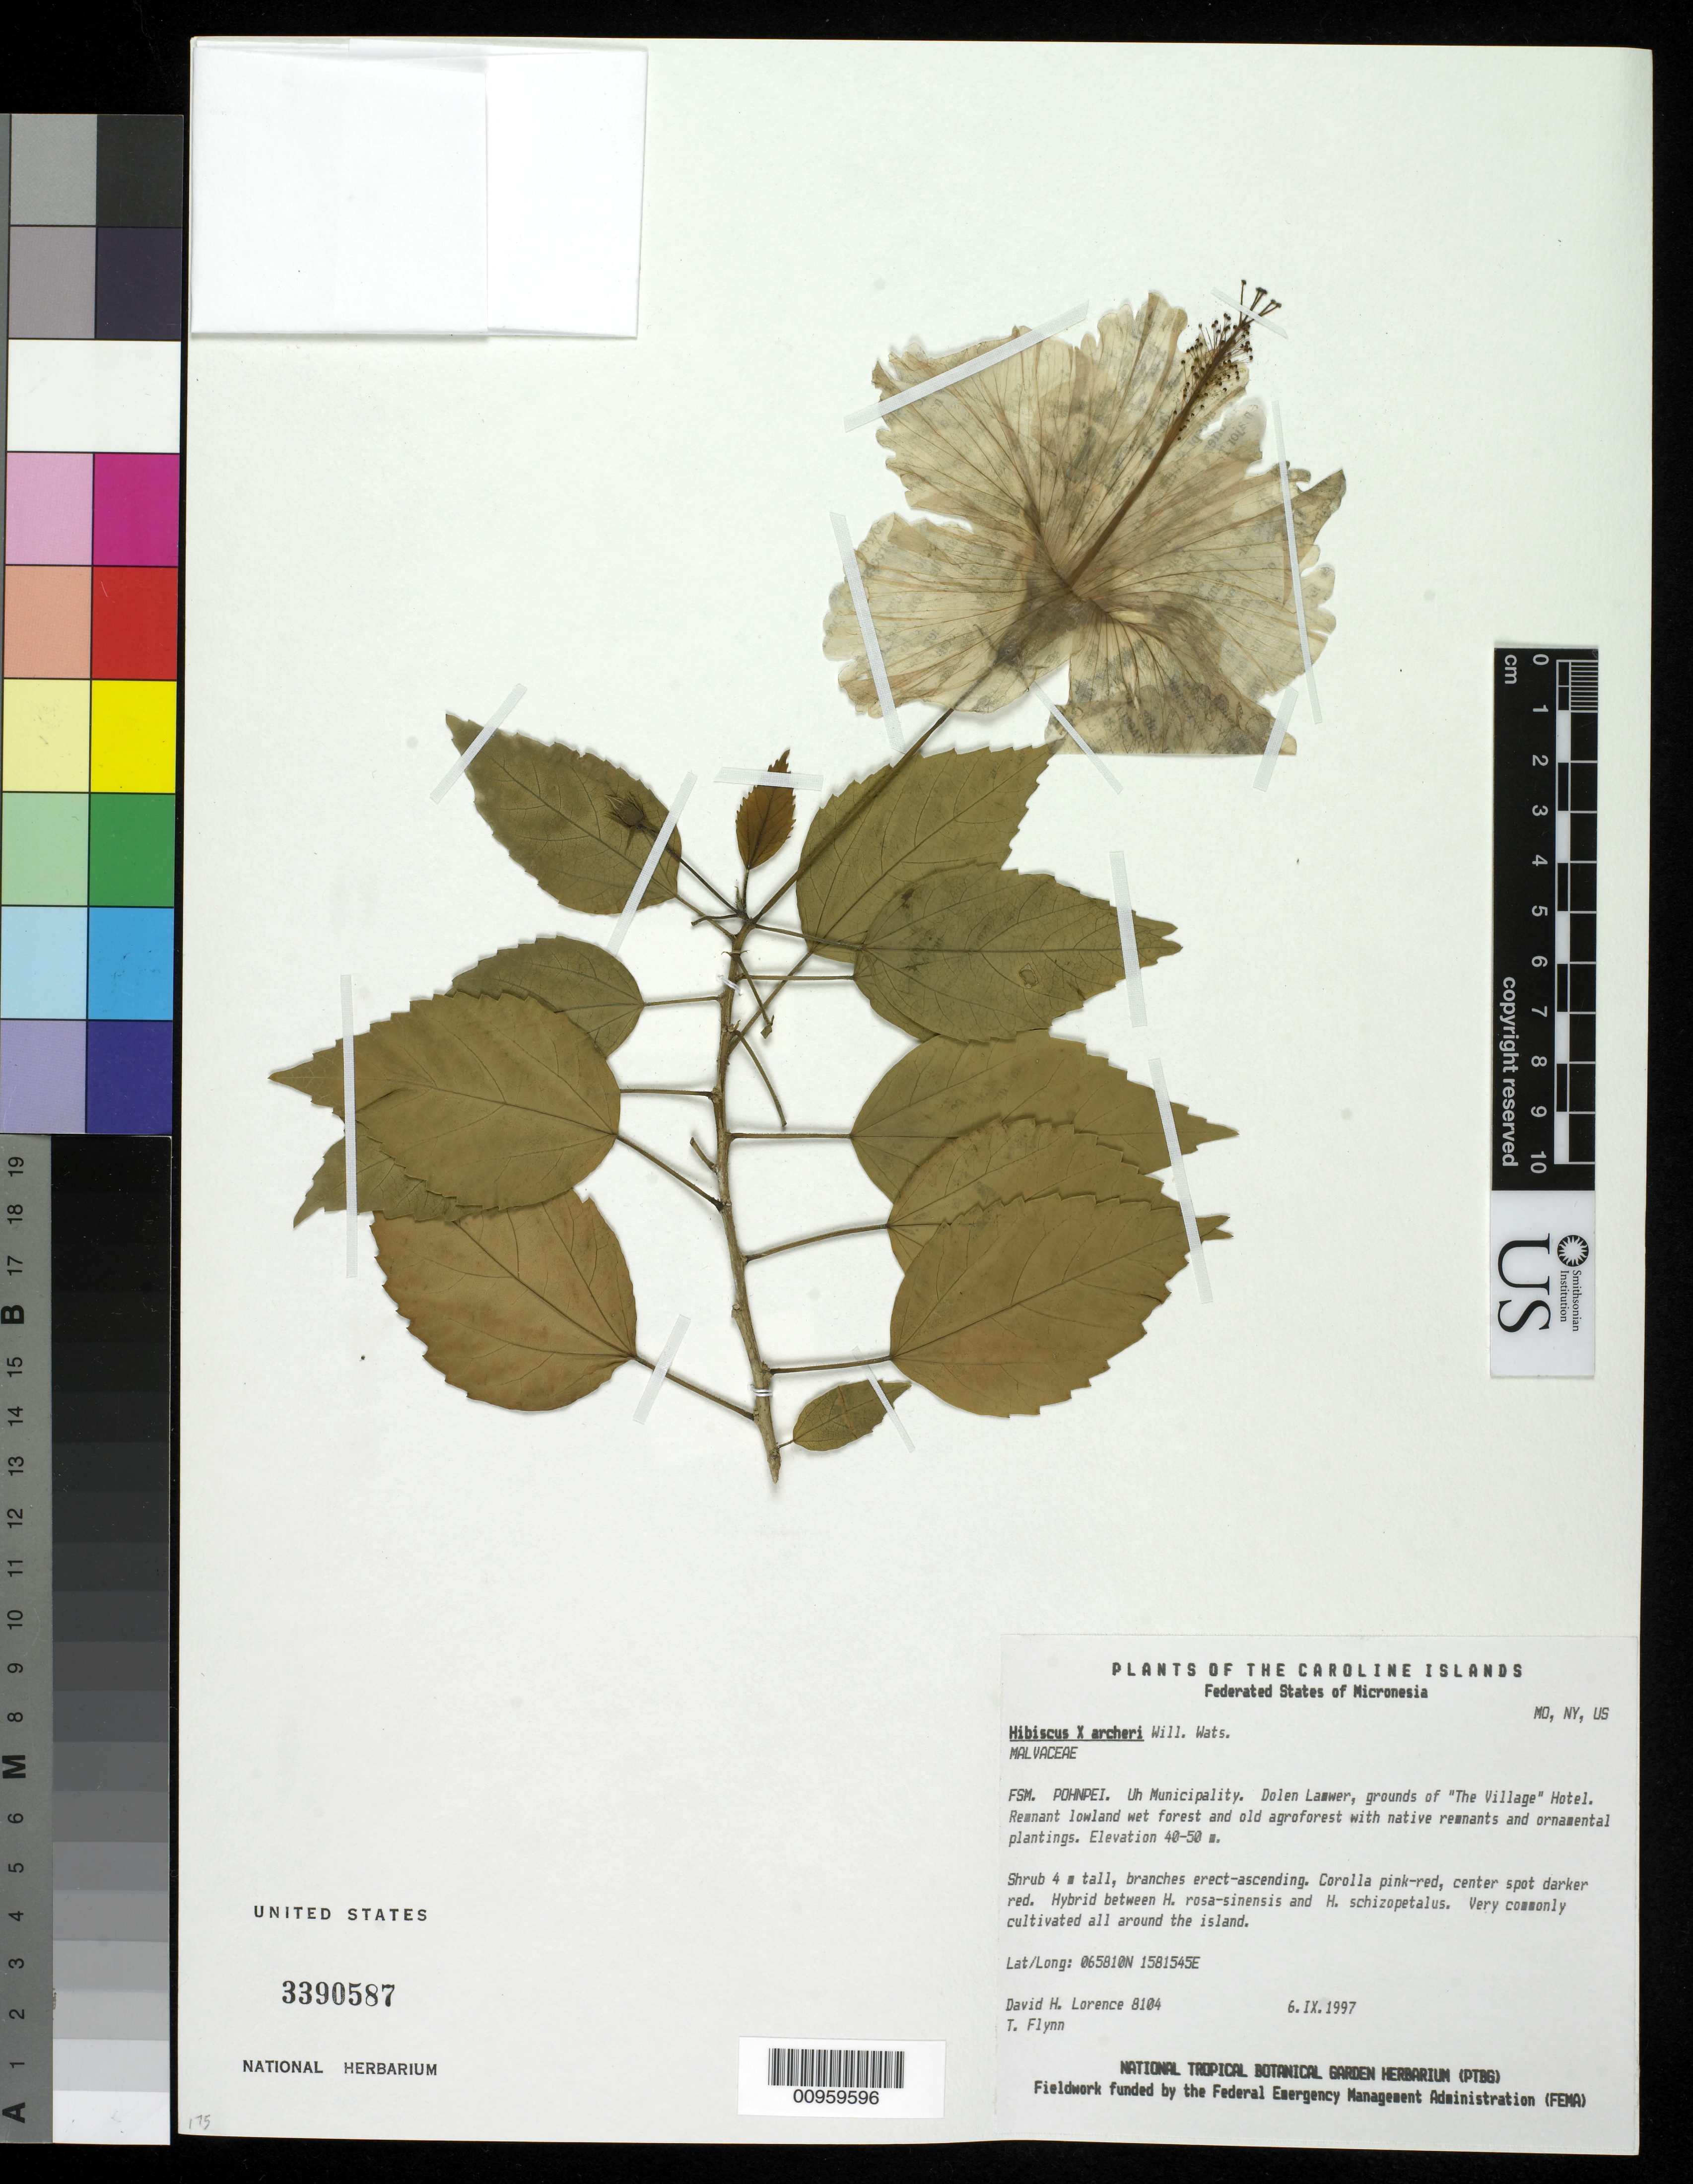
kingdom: Plantae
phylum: Tracheophyta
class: Magnoliopsida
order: Malvales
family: Malvaceae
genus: Hibiscus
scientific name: Hibiscus archeri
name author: W. Watson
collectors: D. Lorence & T. W. Flynn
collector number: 8104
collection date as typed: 06 Sep 1997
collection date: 1997-09-06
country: Micronesia, Federated States of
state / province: Pohnpei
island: Pohnpei [Ponape]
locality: Uh Municipality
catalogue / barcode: US 3390587